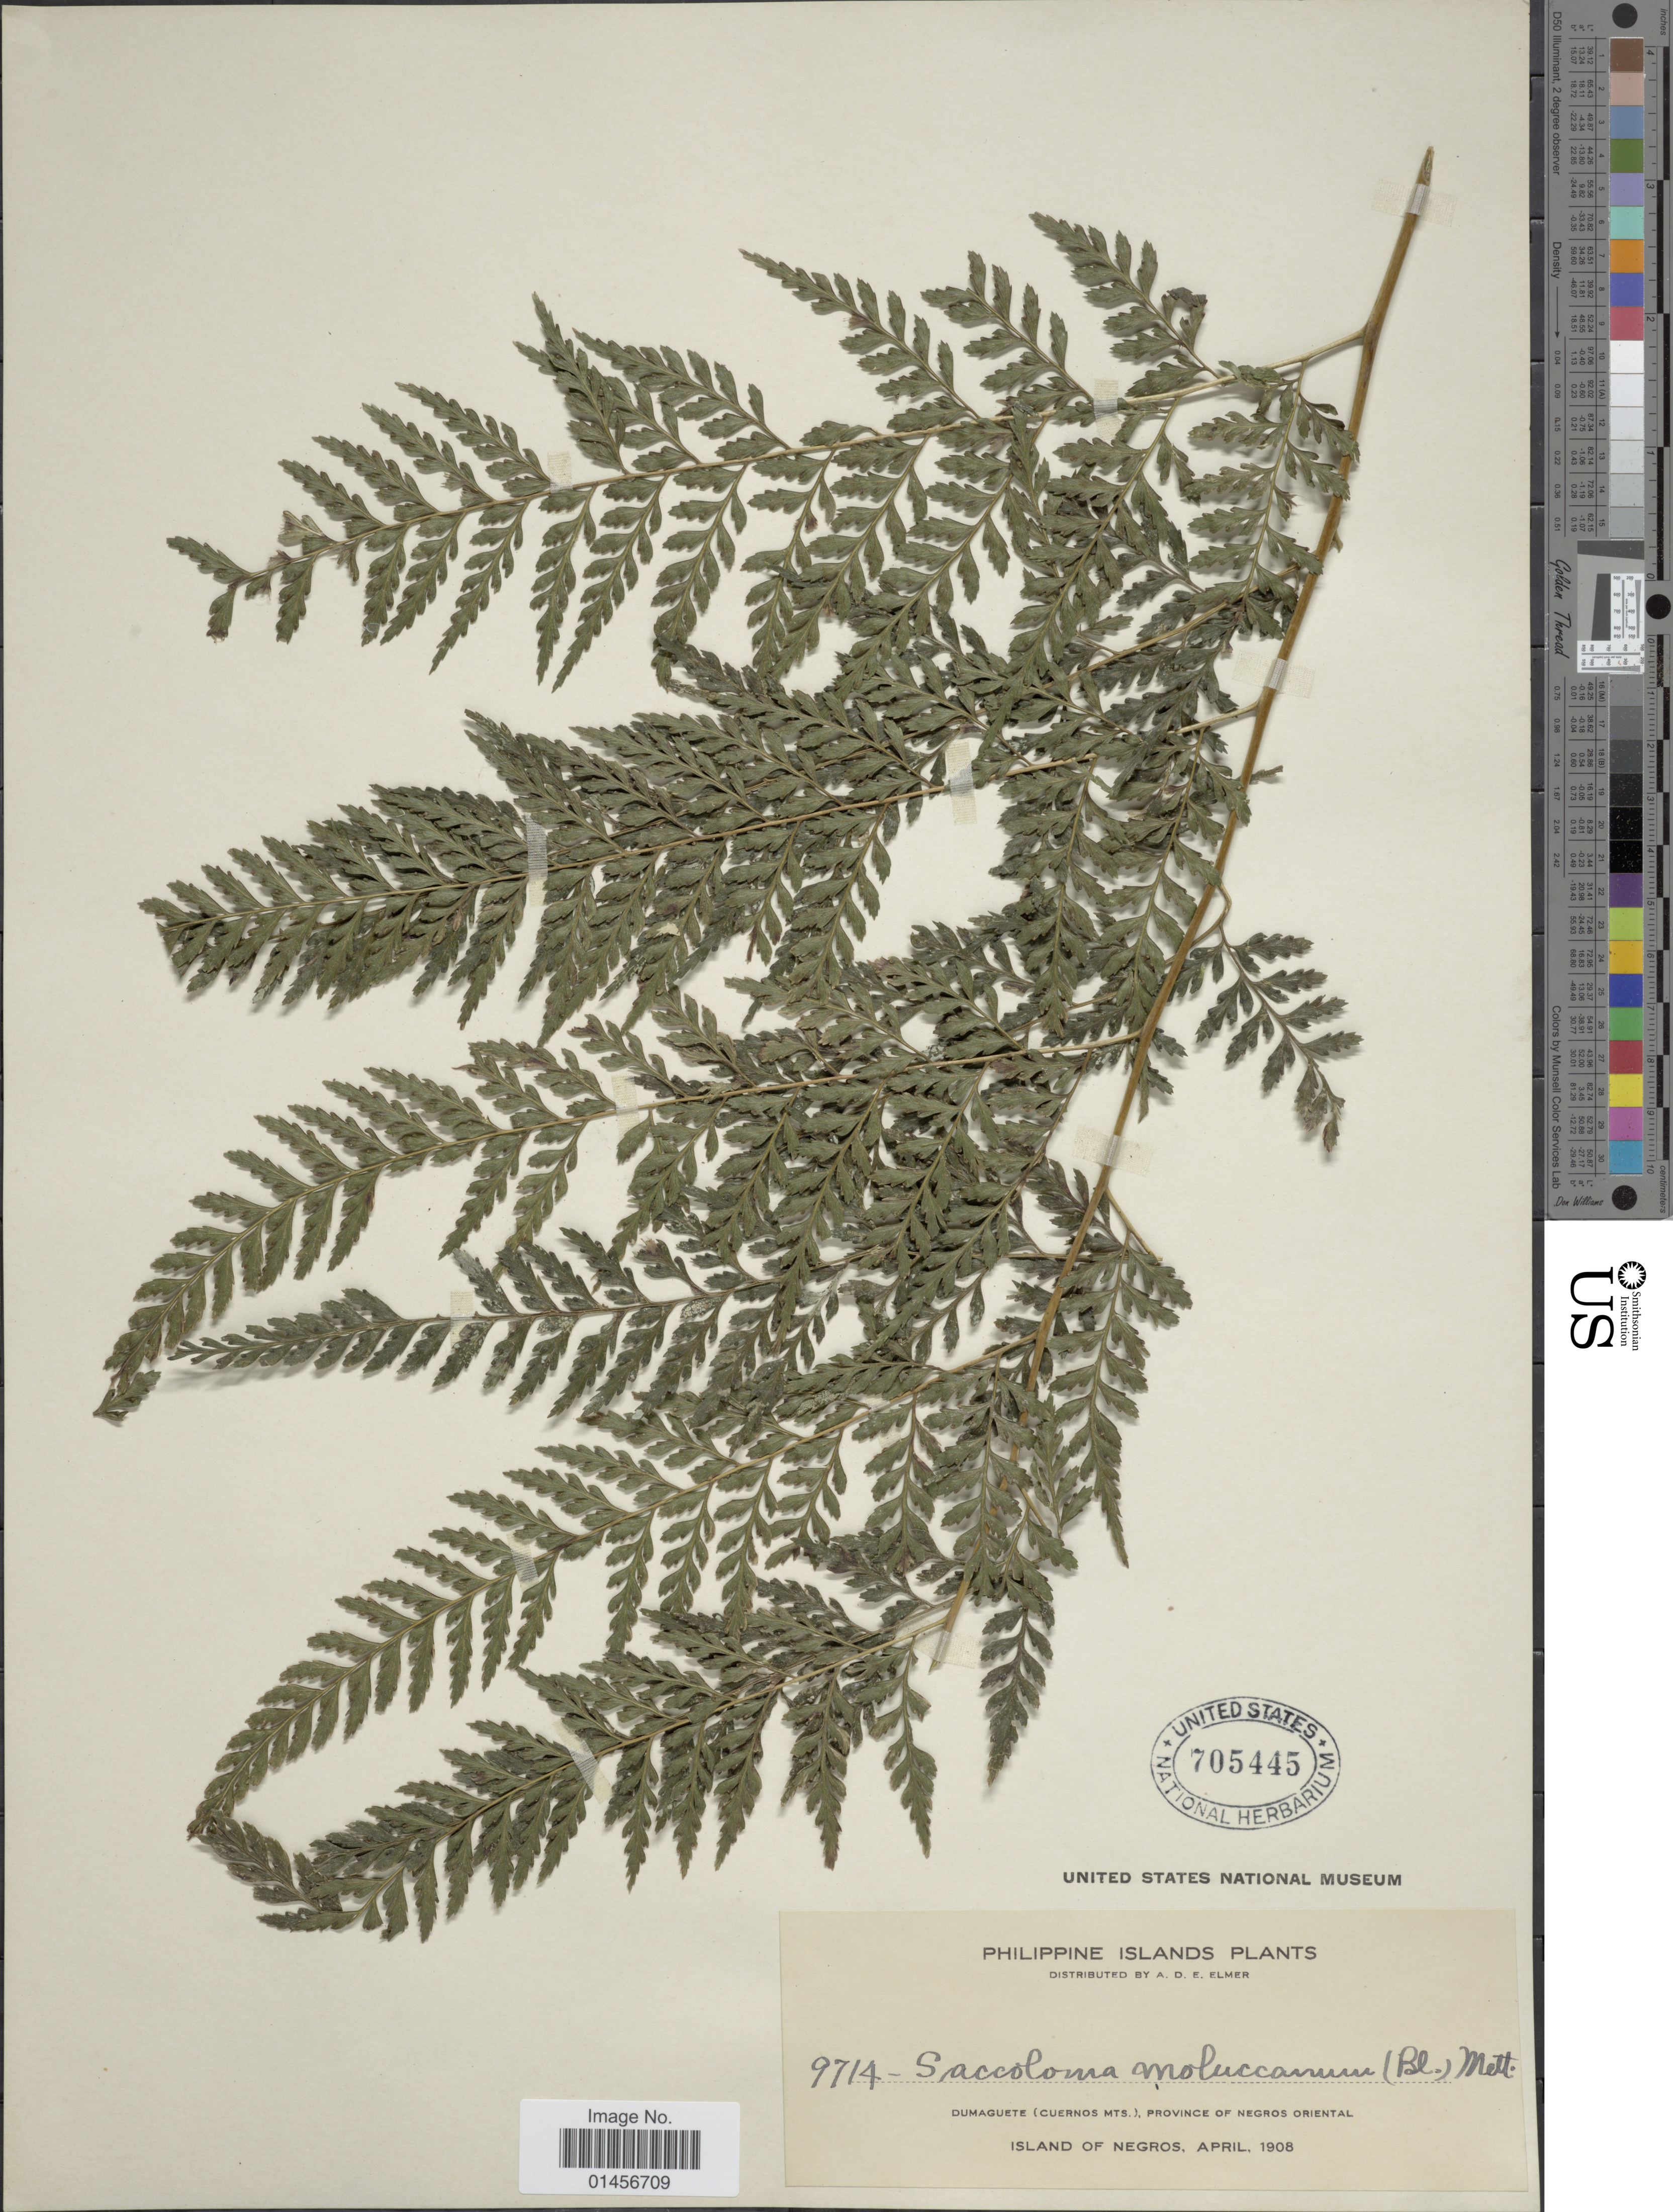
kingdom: Plantae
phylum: Tracheophyta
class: Polypodiopsida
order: Polypodiales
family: Saccolomataceae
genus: Saccoloma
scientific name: Saccoloma tenue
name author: (Brack.) Mett.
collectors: A. D. E. Elmer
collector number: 9714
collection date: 1908-04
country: Philippines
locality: Philippine Islands, Dumaguete (Cuernos Mts.), Province of Negros Oriental, Island of Negros.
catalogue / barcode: US 705445